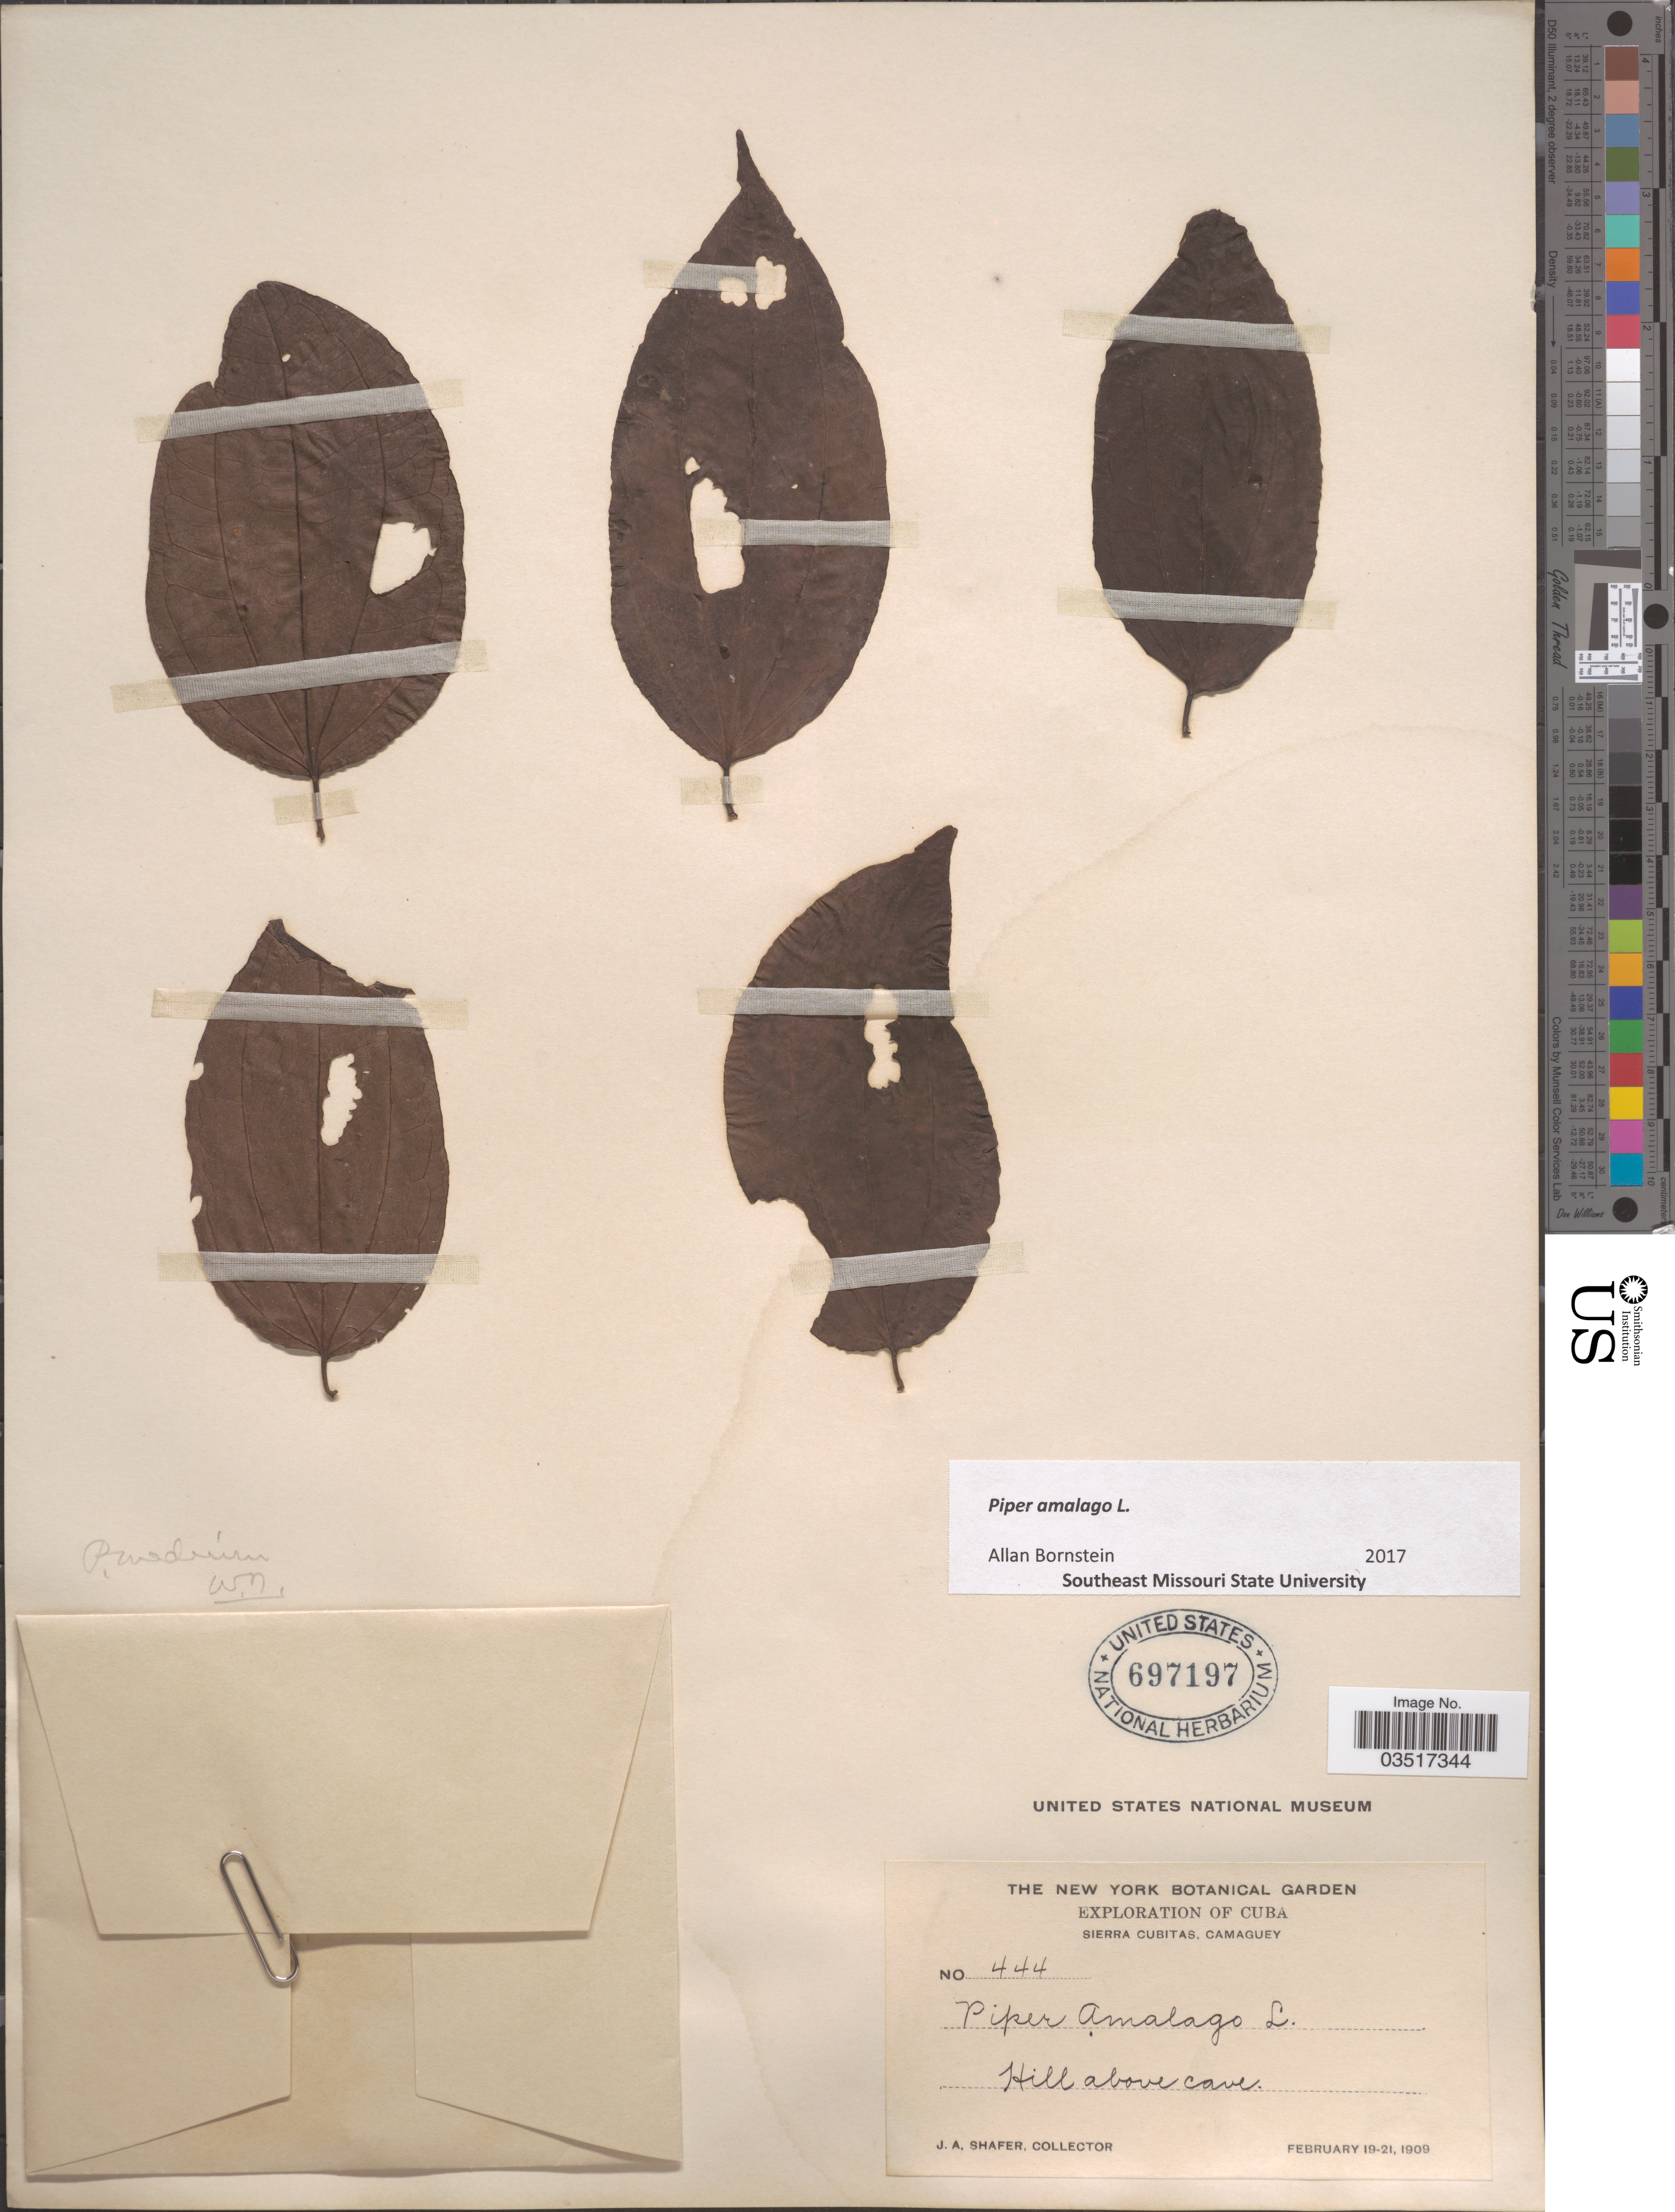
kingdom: Plantae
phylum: Tracheophyta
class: Magnoliopsida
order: Piperales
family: Piperaceae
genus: Piper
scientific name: Piper amalago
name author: L.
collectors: J. A. Shafer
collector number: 444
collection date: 1909-02-19/1909-02-21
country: Cuba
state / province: Camagüey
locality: Sierra Cubitas. Hill above cave.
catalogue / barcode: US 697197